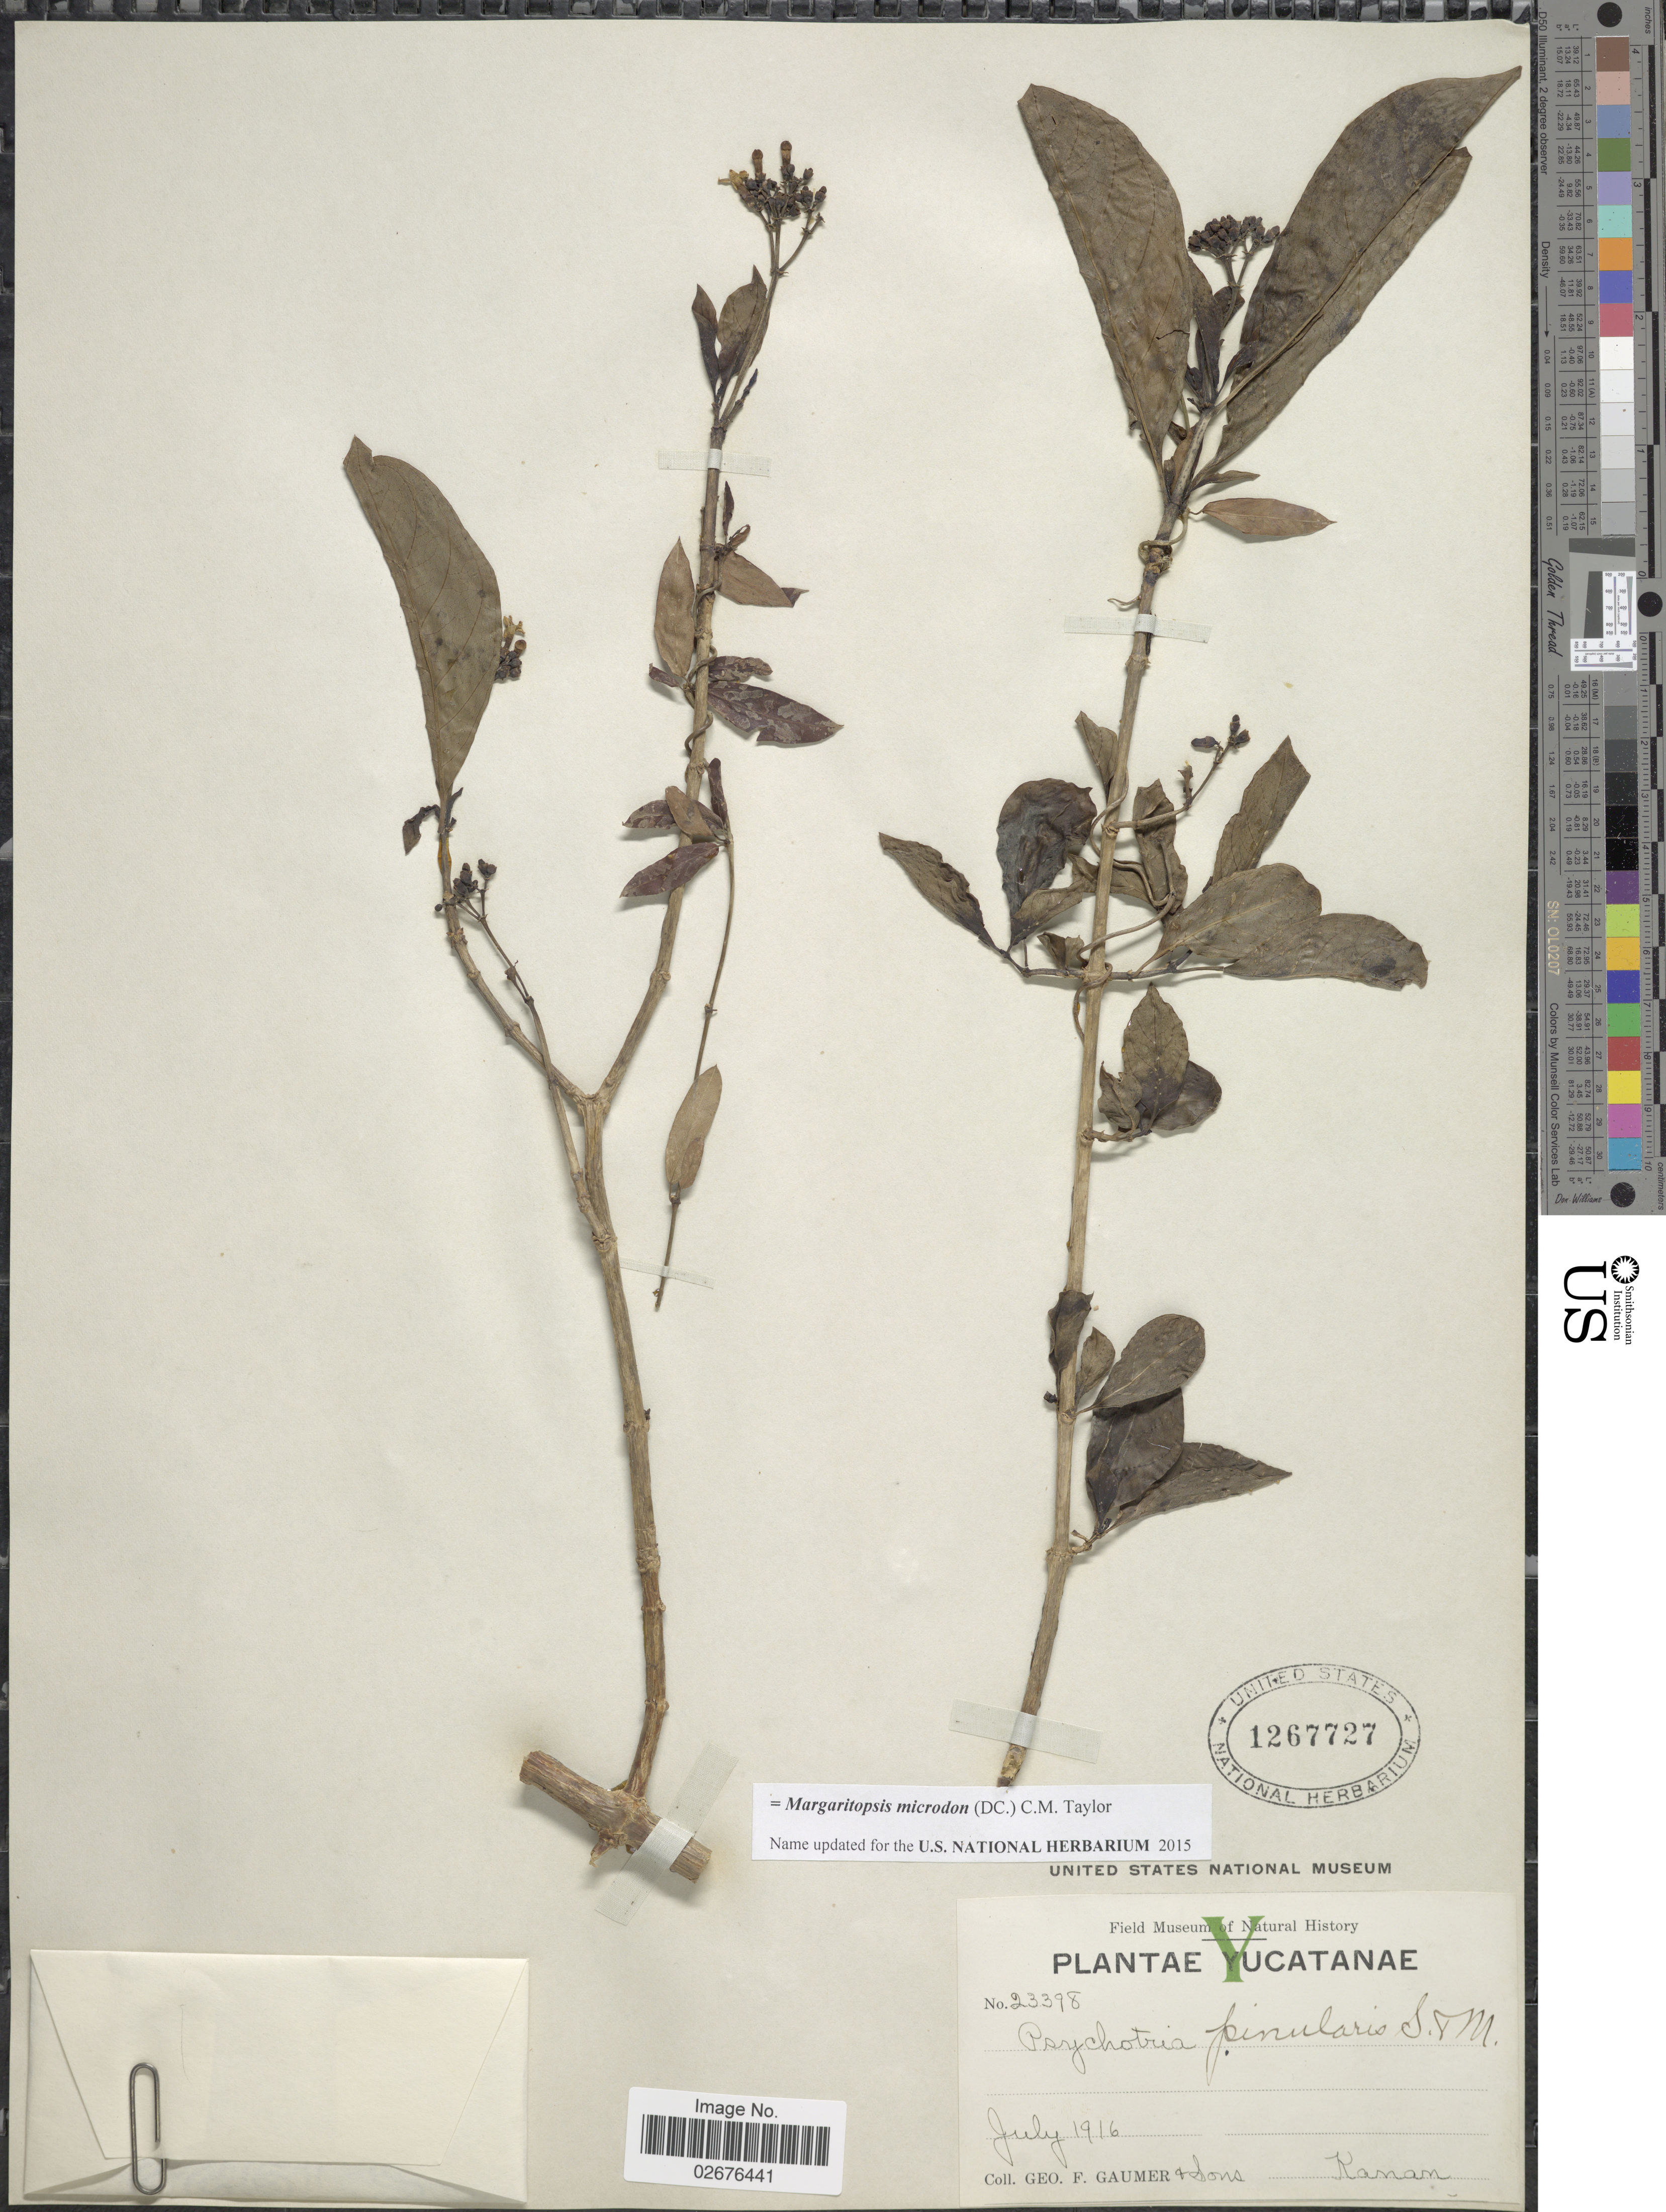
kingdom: Plantae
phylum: Tracheophyta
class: Magnoliopsida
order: Gentianales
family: Rubiaceae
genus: Margaritopsis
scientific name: Margaritopsis microdon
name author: (DC.) C.M. Taylor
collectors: G. F. Gaumer & et al.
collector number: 23398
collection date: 1916-07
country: Mexico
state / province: Yucatán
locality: Kanan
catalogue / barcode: US 1267727